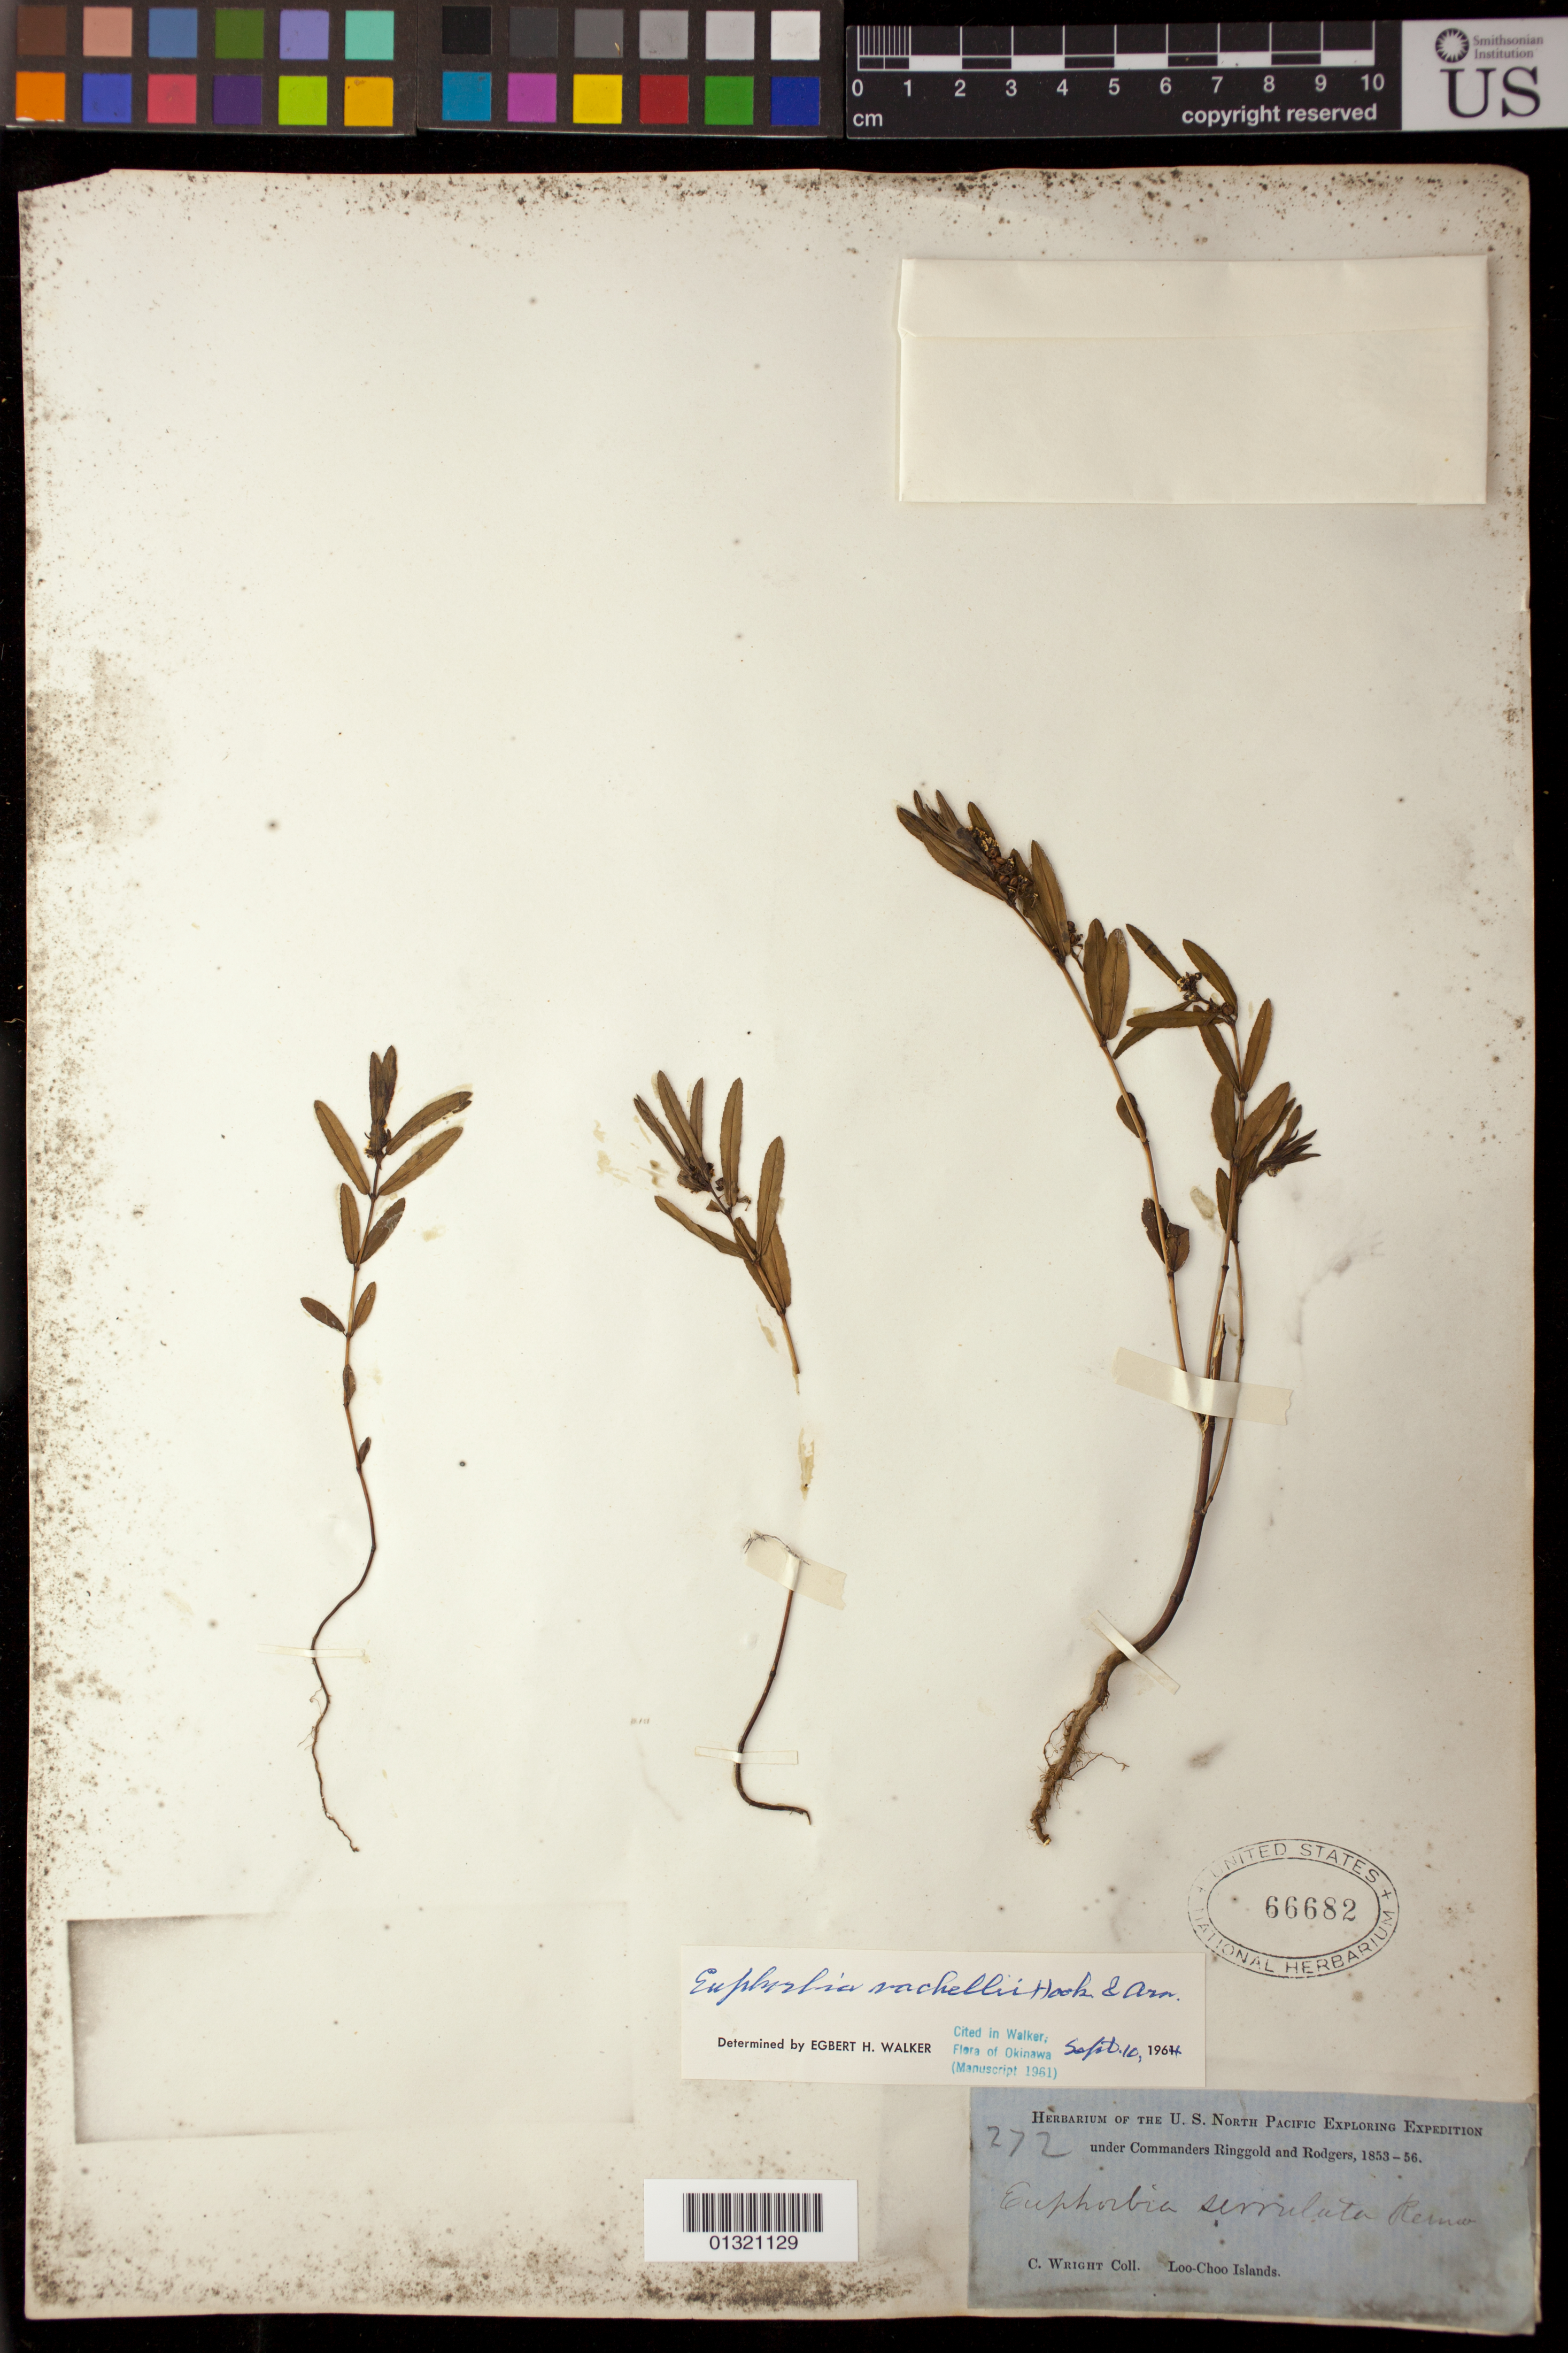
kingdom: Plantae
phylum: Tracheophyta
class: Magnoliopsida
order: Malpighiales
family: Euphorbiaceae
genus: Euphorbia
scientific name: Euphorbia bifida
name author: Hook. & Arn.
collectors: C. Wright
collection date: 1853/1856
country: Japan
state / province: Okinawa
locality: Loo-Choo Islands [[Ryukyu Islands]]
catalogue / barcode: US 66682